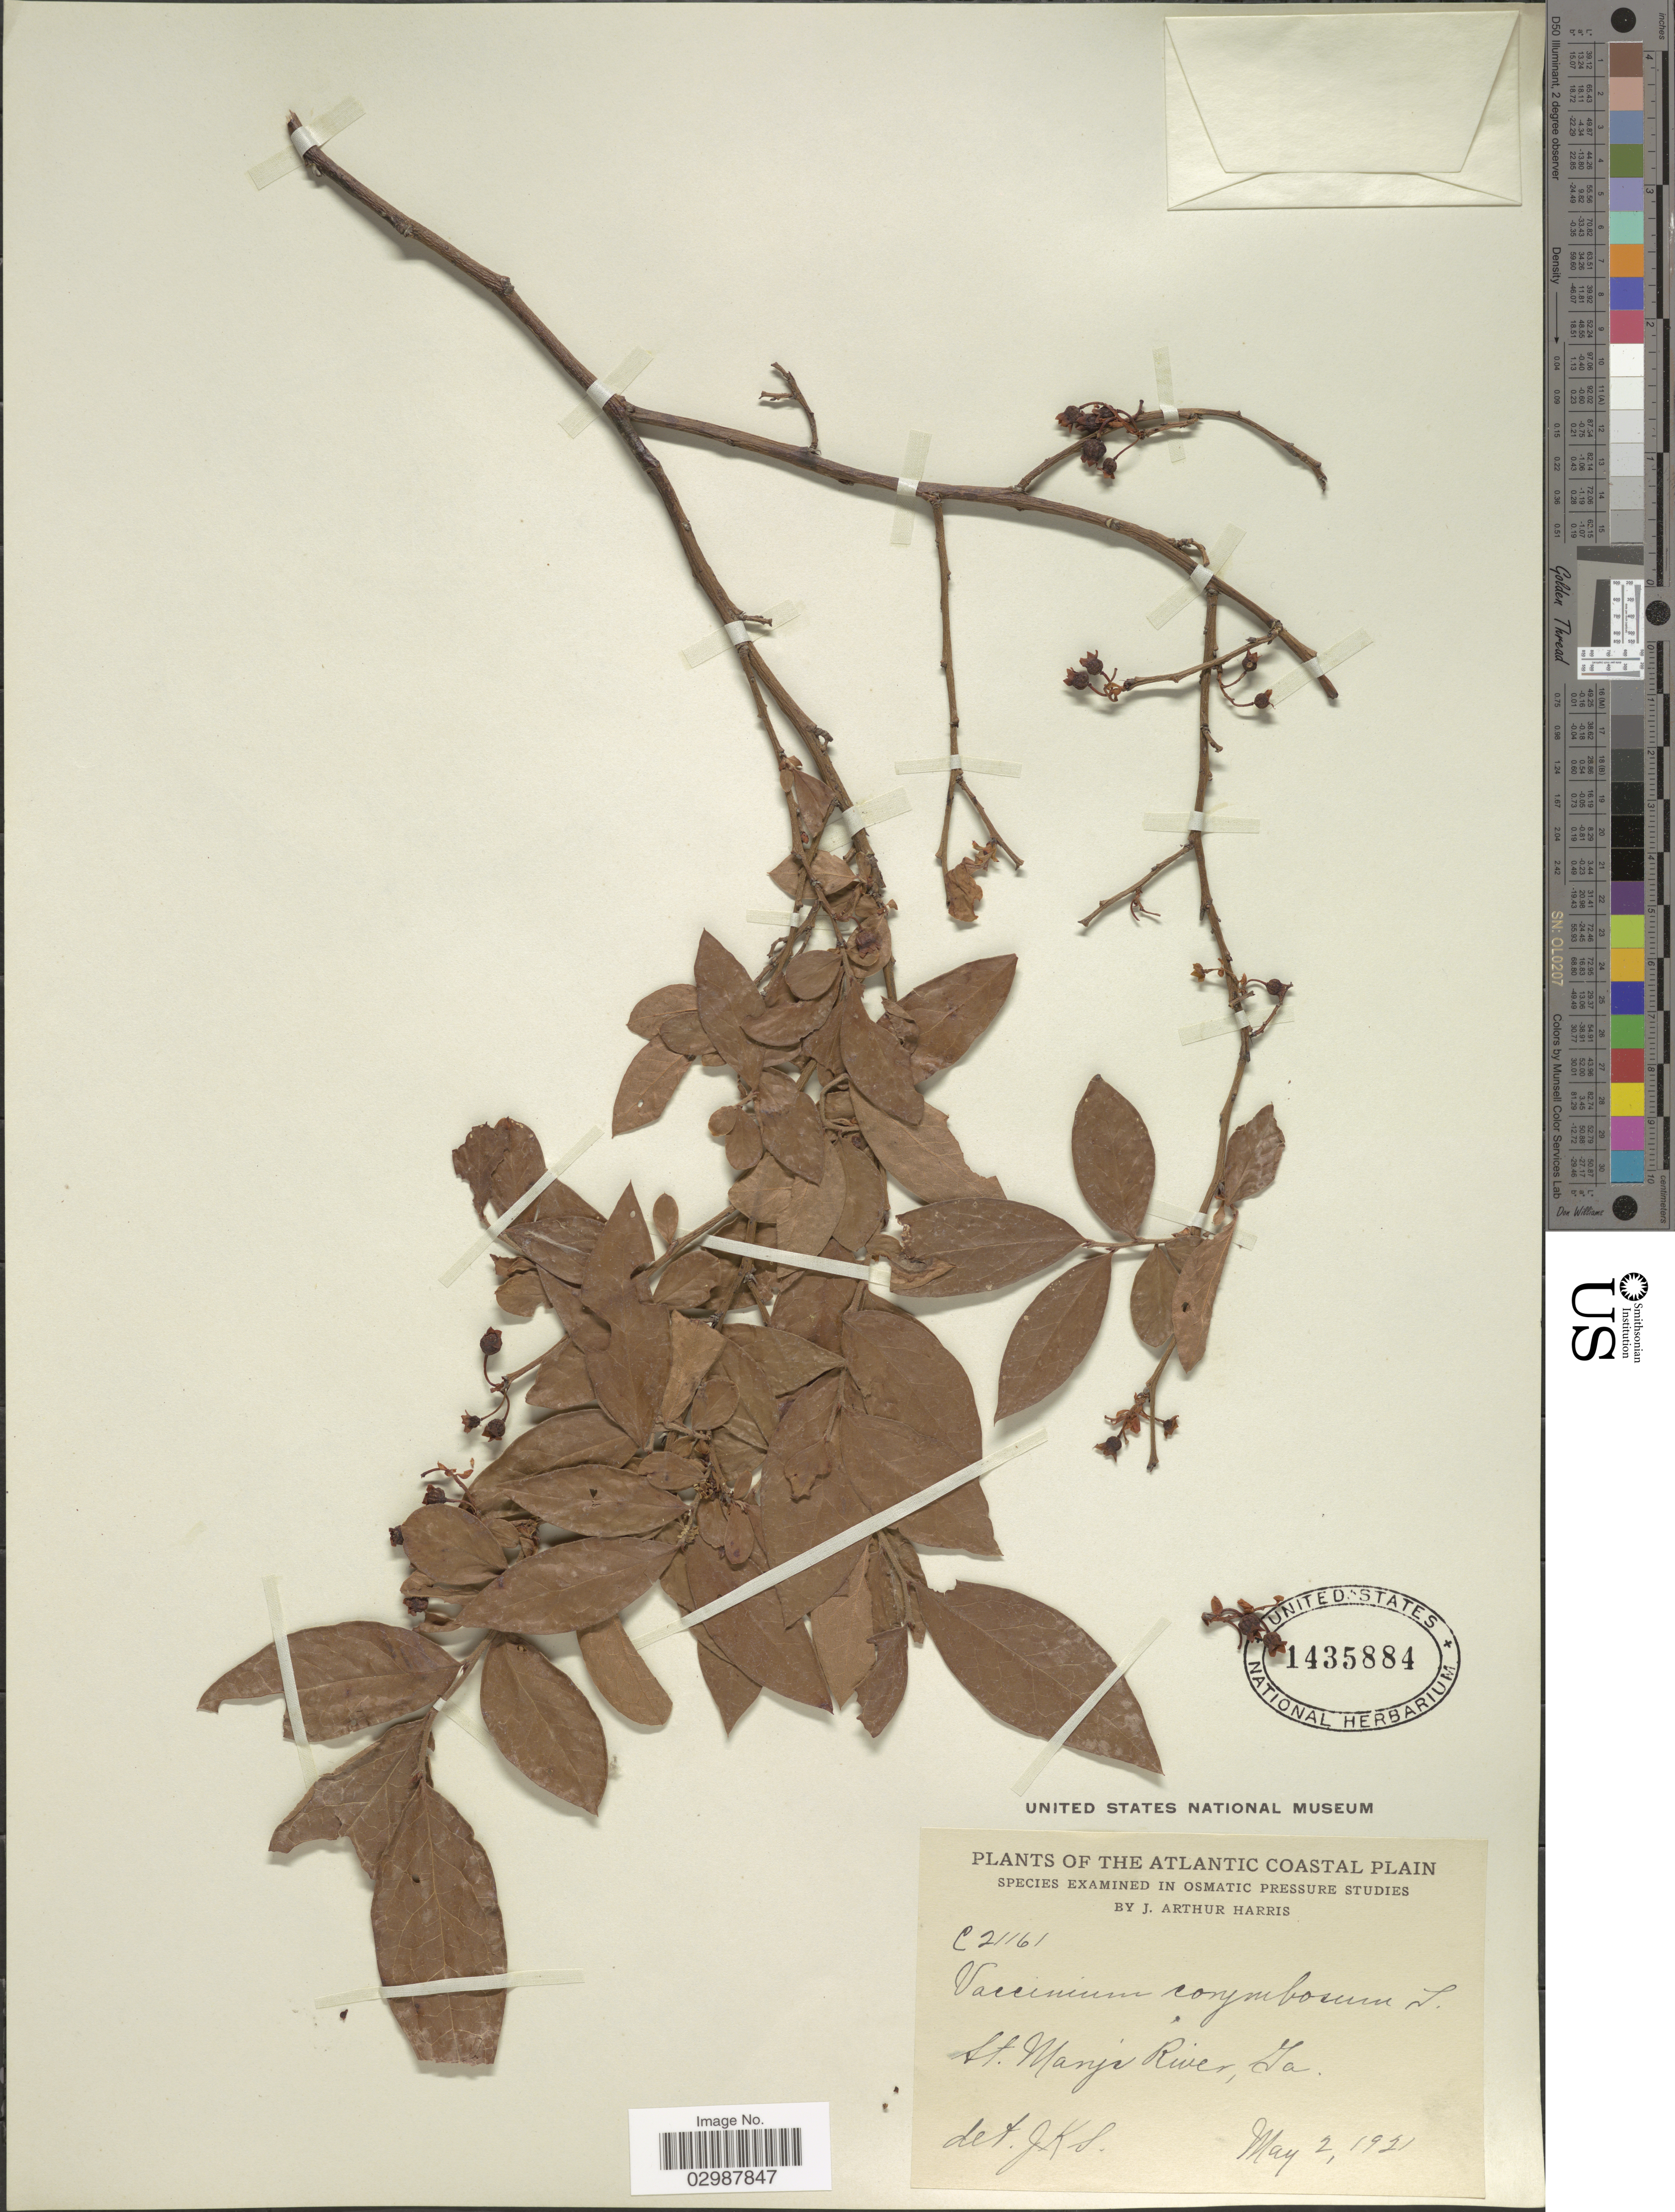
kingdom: Plantae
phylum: Tracheophyta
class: Magnoliopsida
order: Ericales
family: Ericaceae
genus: Vaccinium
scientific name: Vaccinium corymbosum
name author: L.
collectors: J. A. Harris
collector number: C21161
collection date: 1921-05-02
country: United States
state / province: Georgia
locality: The Atlantic Coastal Plain. St. Manji River.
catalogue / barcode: US 1435884